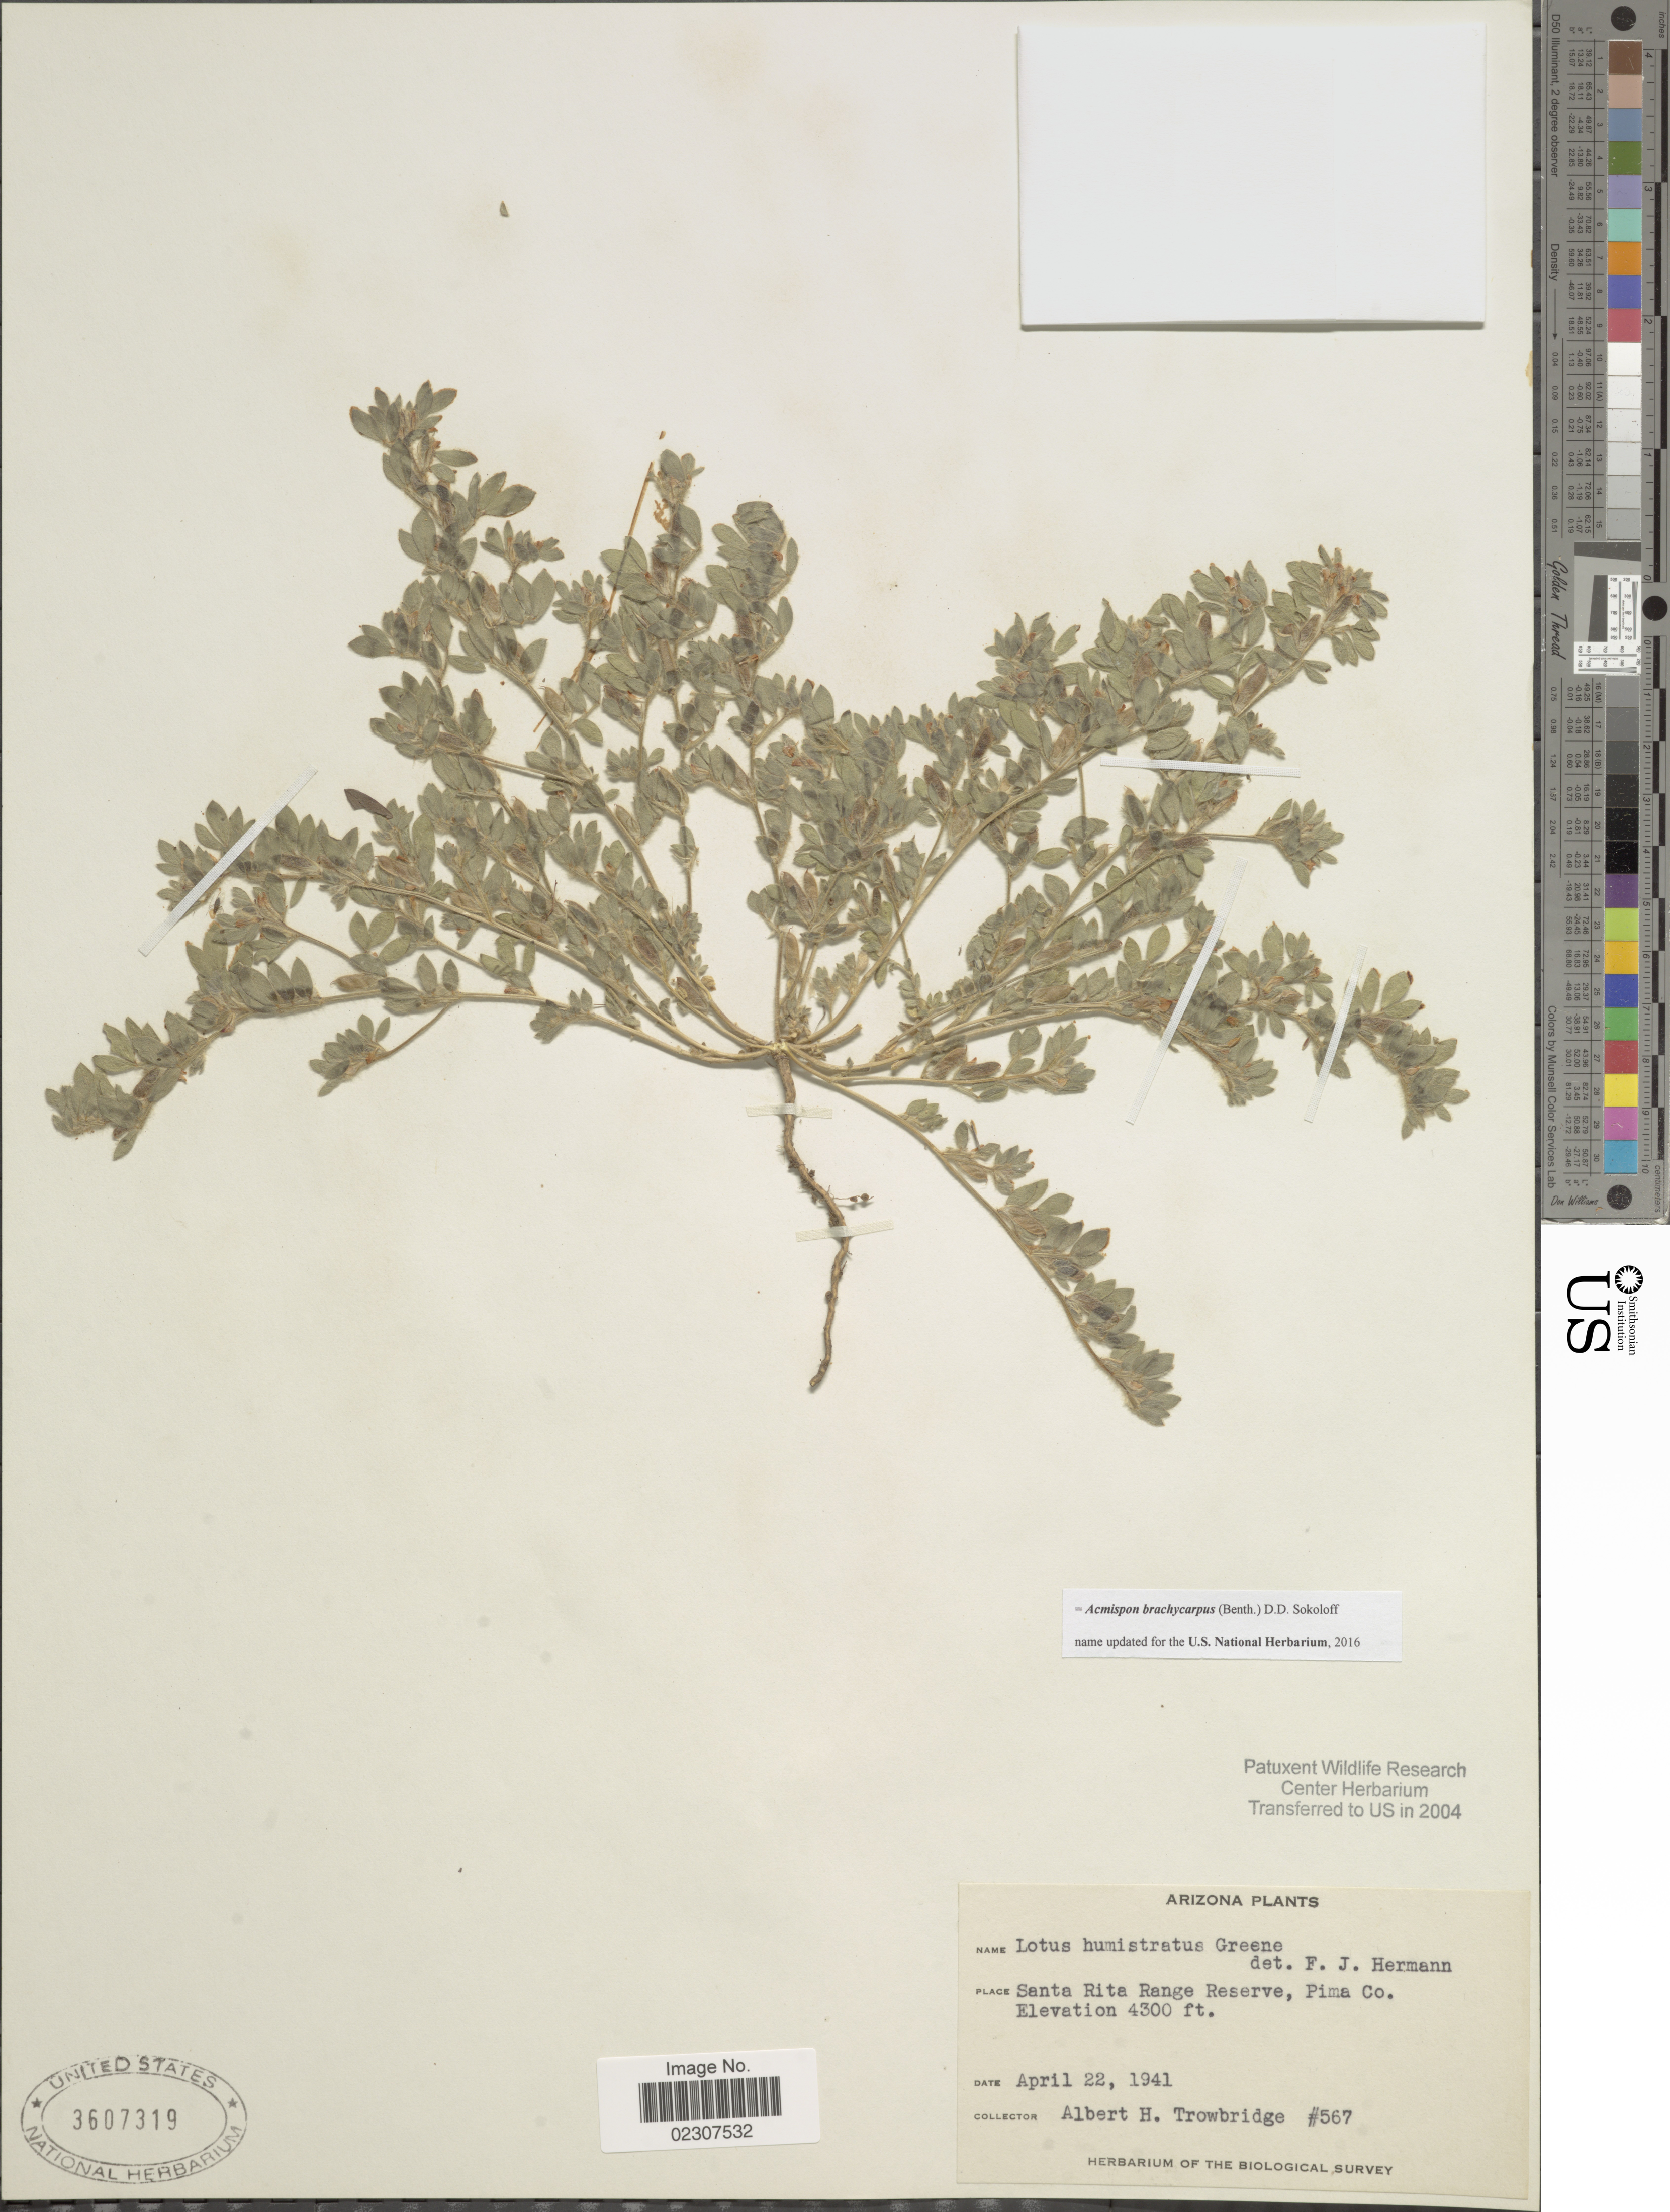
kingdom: Plantae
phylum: Tracheophyta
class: Magnoliopsida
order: Fabales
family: Fabaceae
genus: Acmispon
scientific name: Acmispon brachycarpus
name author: (Benth.) D.D. Sokoloff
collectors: A. H. Trowbridge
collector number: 567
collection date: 1941-04-22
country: United States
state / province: Arizona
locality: Santa Rita Range Reserve, Pima Co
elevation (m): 1311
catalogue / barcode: US 3607319